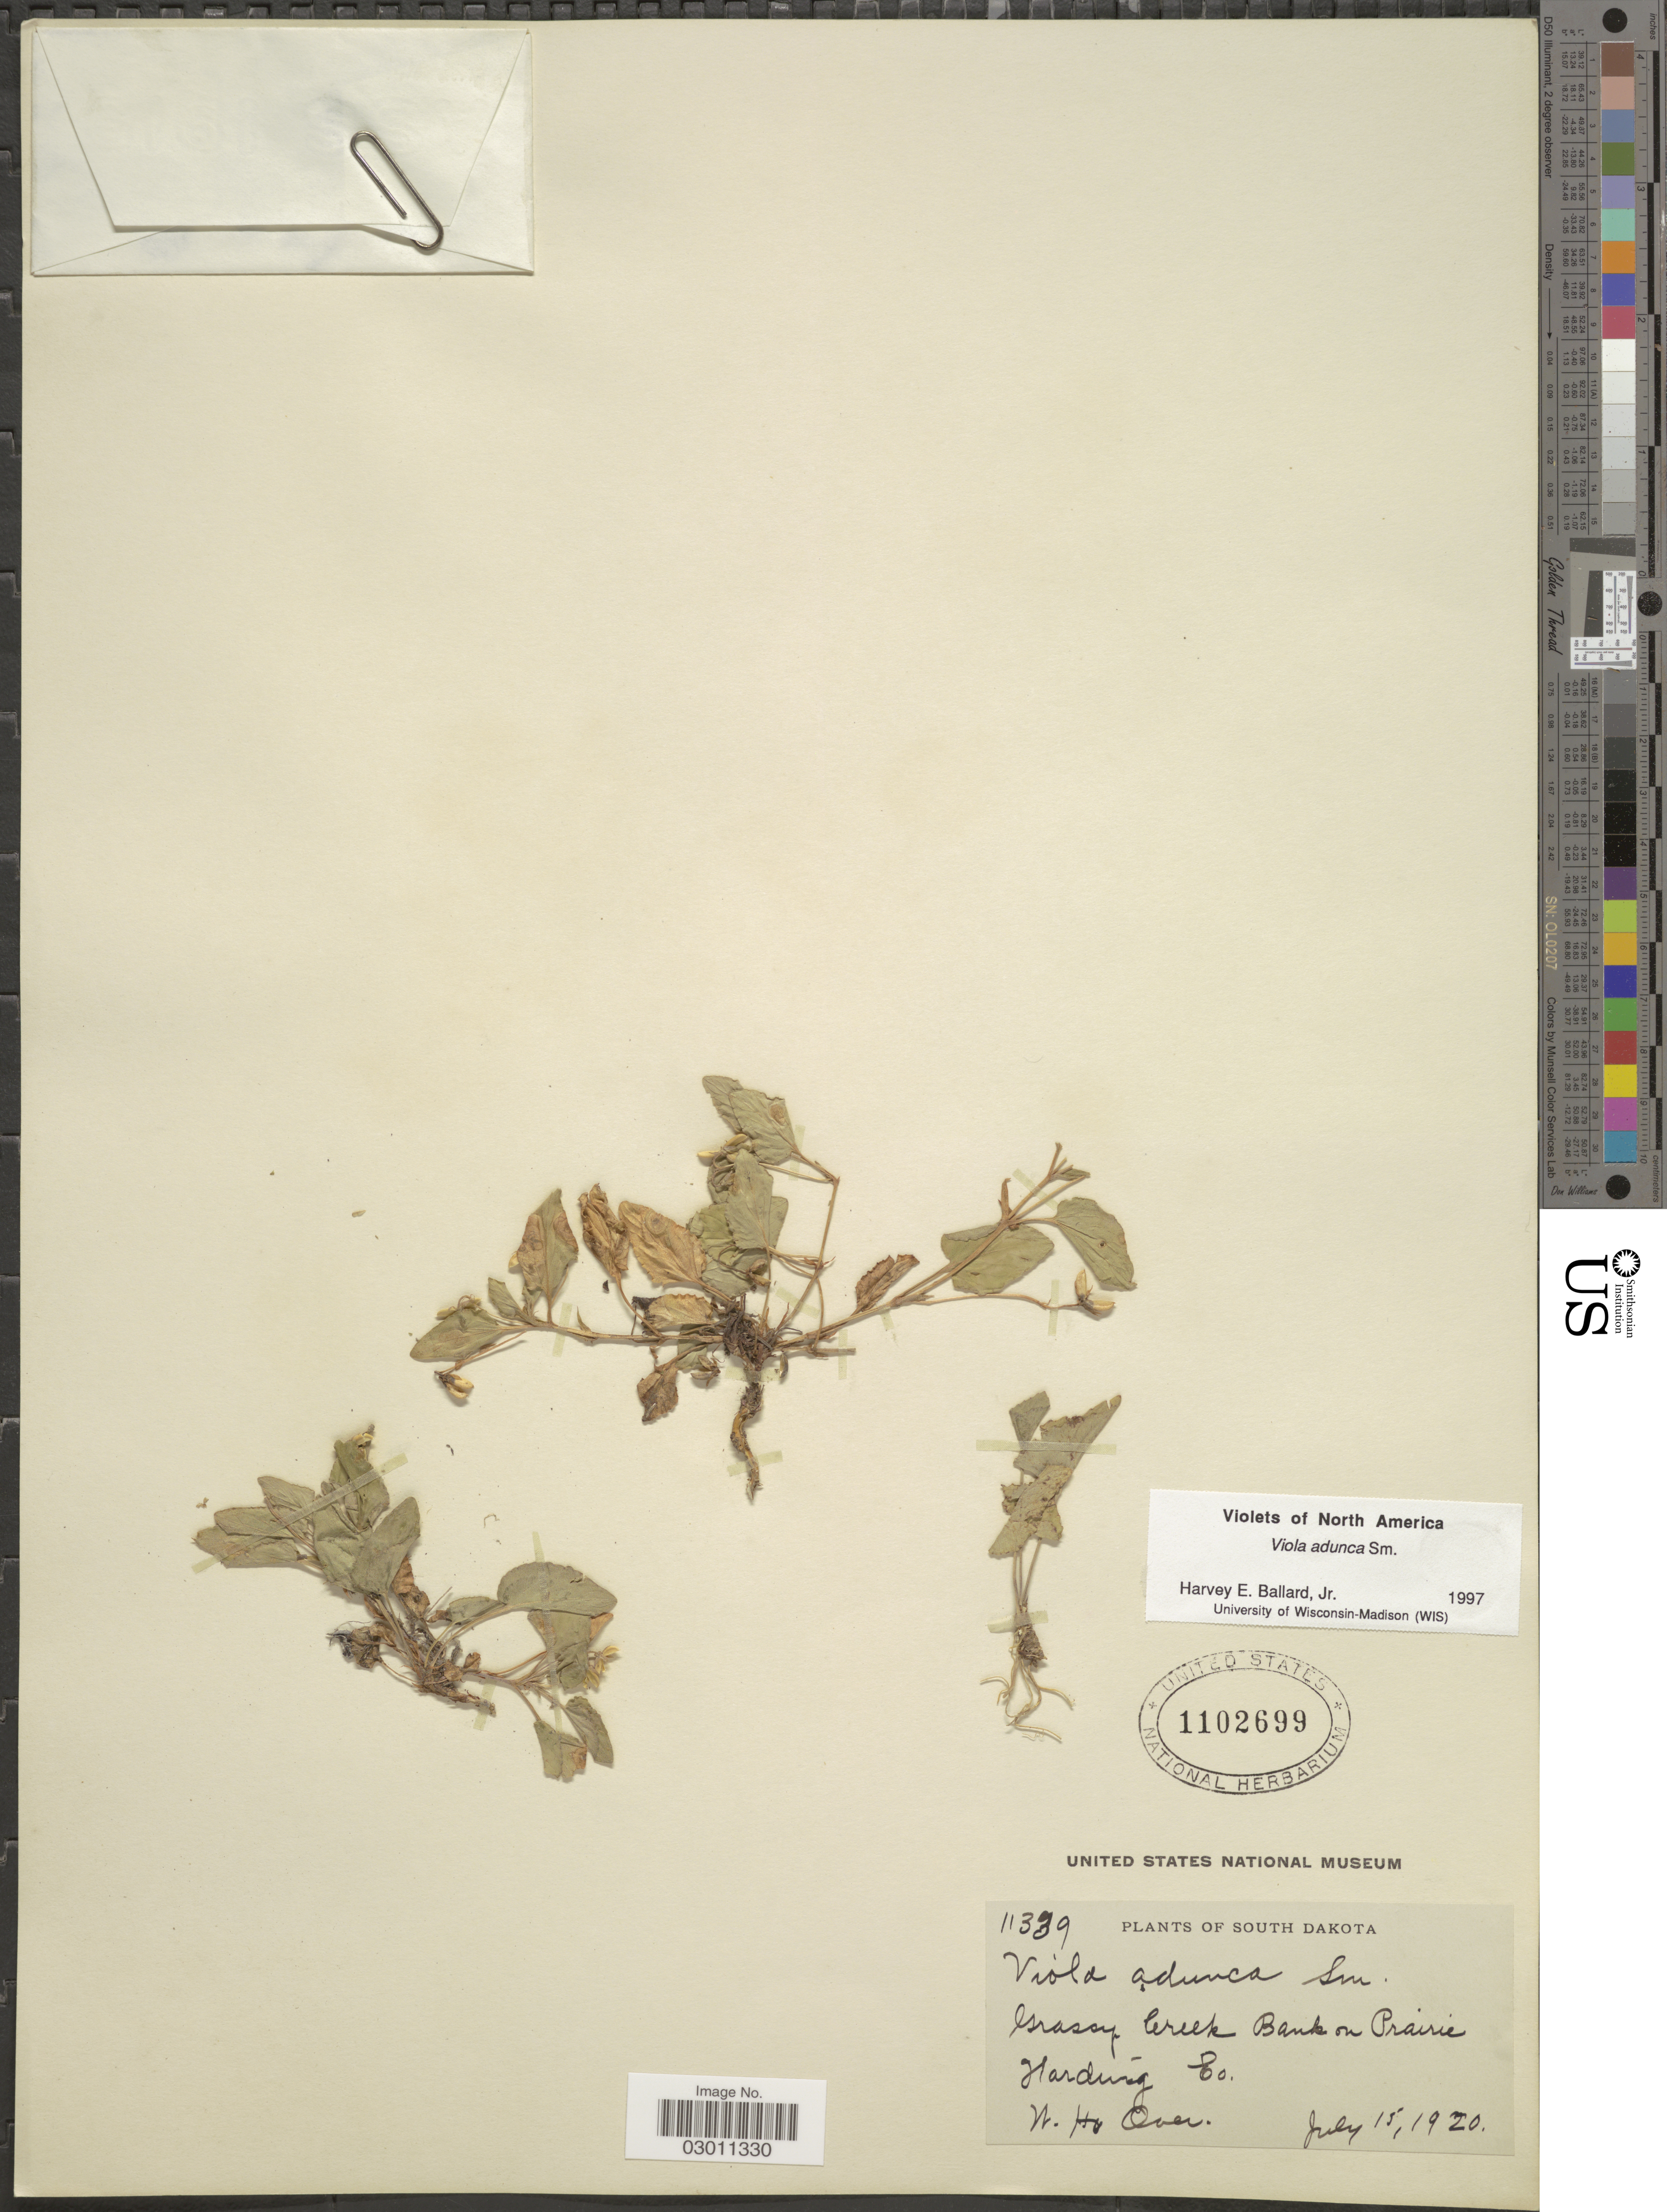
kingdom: Plantae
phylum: Tracheophyta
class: Magnoliopsida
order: Malpighiales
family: Violaceae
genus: Viola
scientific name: Viola adunca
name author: Sm.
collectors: W. Over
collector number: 11339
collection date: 1920-07-15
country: United States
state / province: South Dakota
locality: Grassy Creek Bank on Prairie. Harding Co.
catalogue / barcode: US 1102699